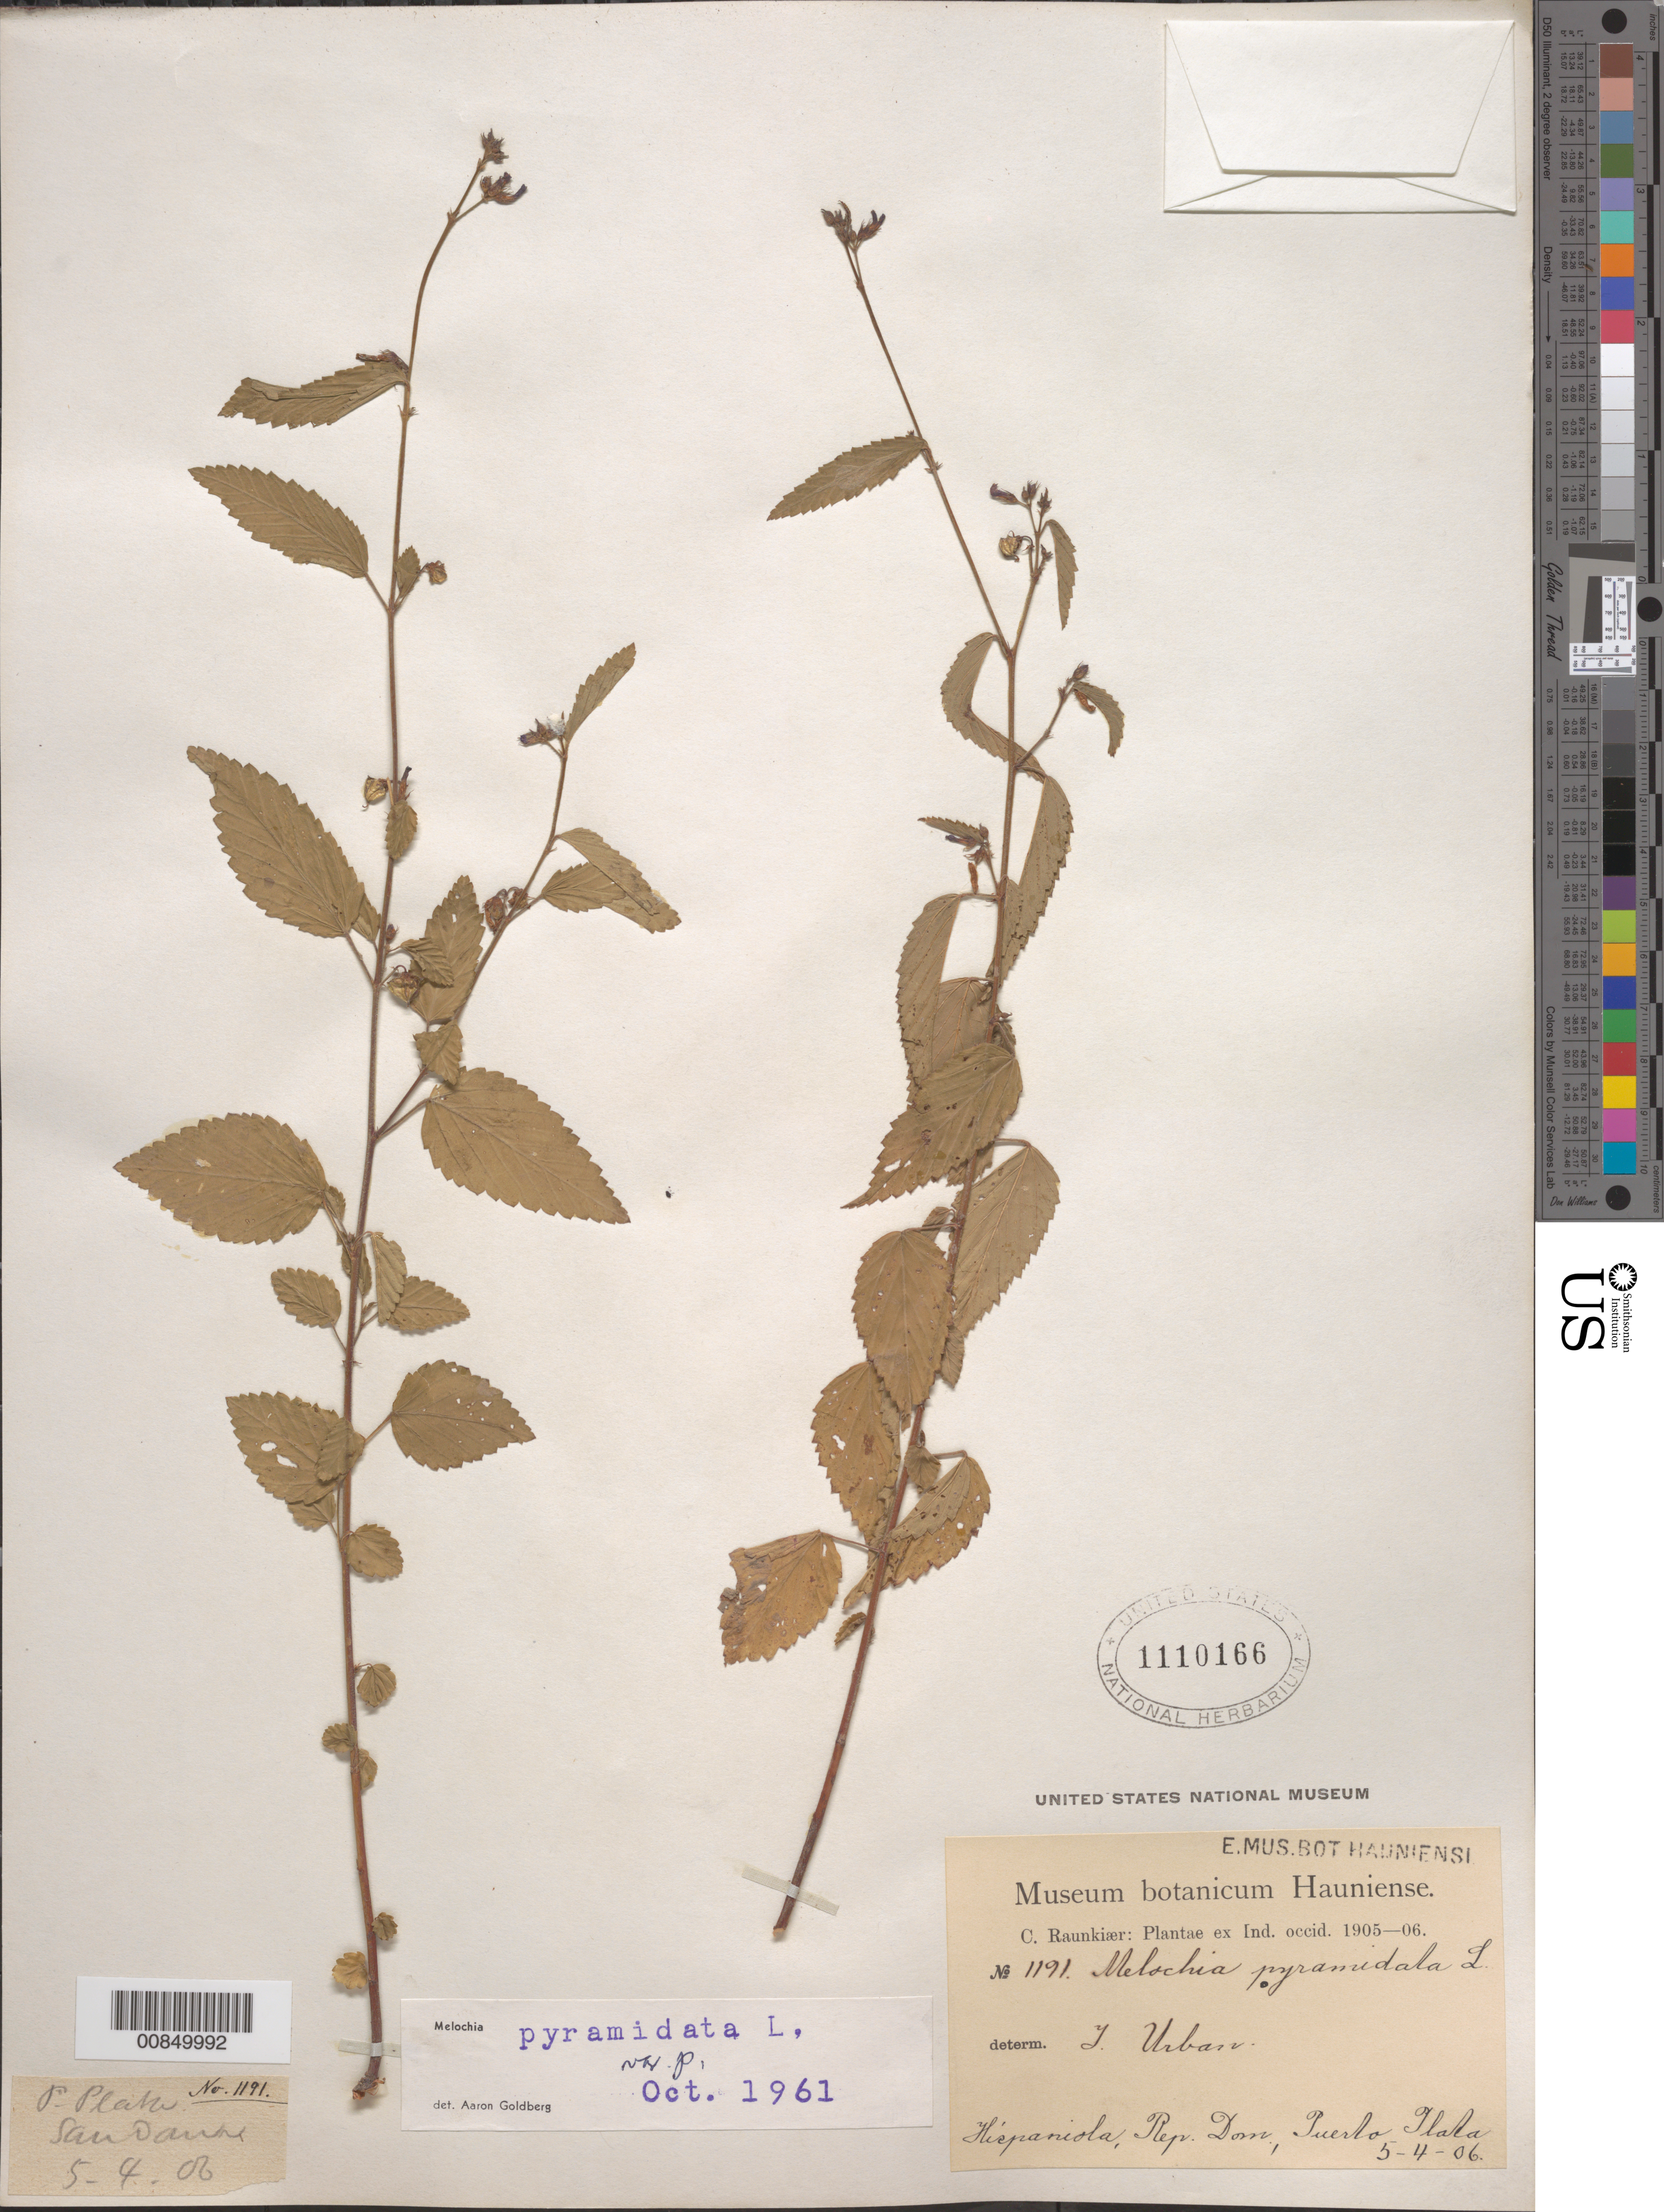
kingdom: Plantae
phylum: Tracheophyta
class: Magnoliopsida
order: Malvales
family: Malvaceae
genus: Melochia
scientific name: Melochia pyramidata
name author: L.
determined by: Goldberg, Aaron, (US), NMNH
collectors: C. C. Raunkiaer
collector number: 1191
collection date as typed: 05 Apr 1906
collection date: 1906-04-05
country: Dominican Republic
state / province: Puerto Plata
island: Hispaniola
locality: San "Darwin"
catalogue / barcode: US 1110166